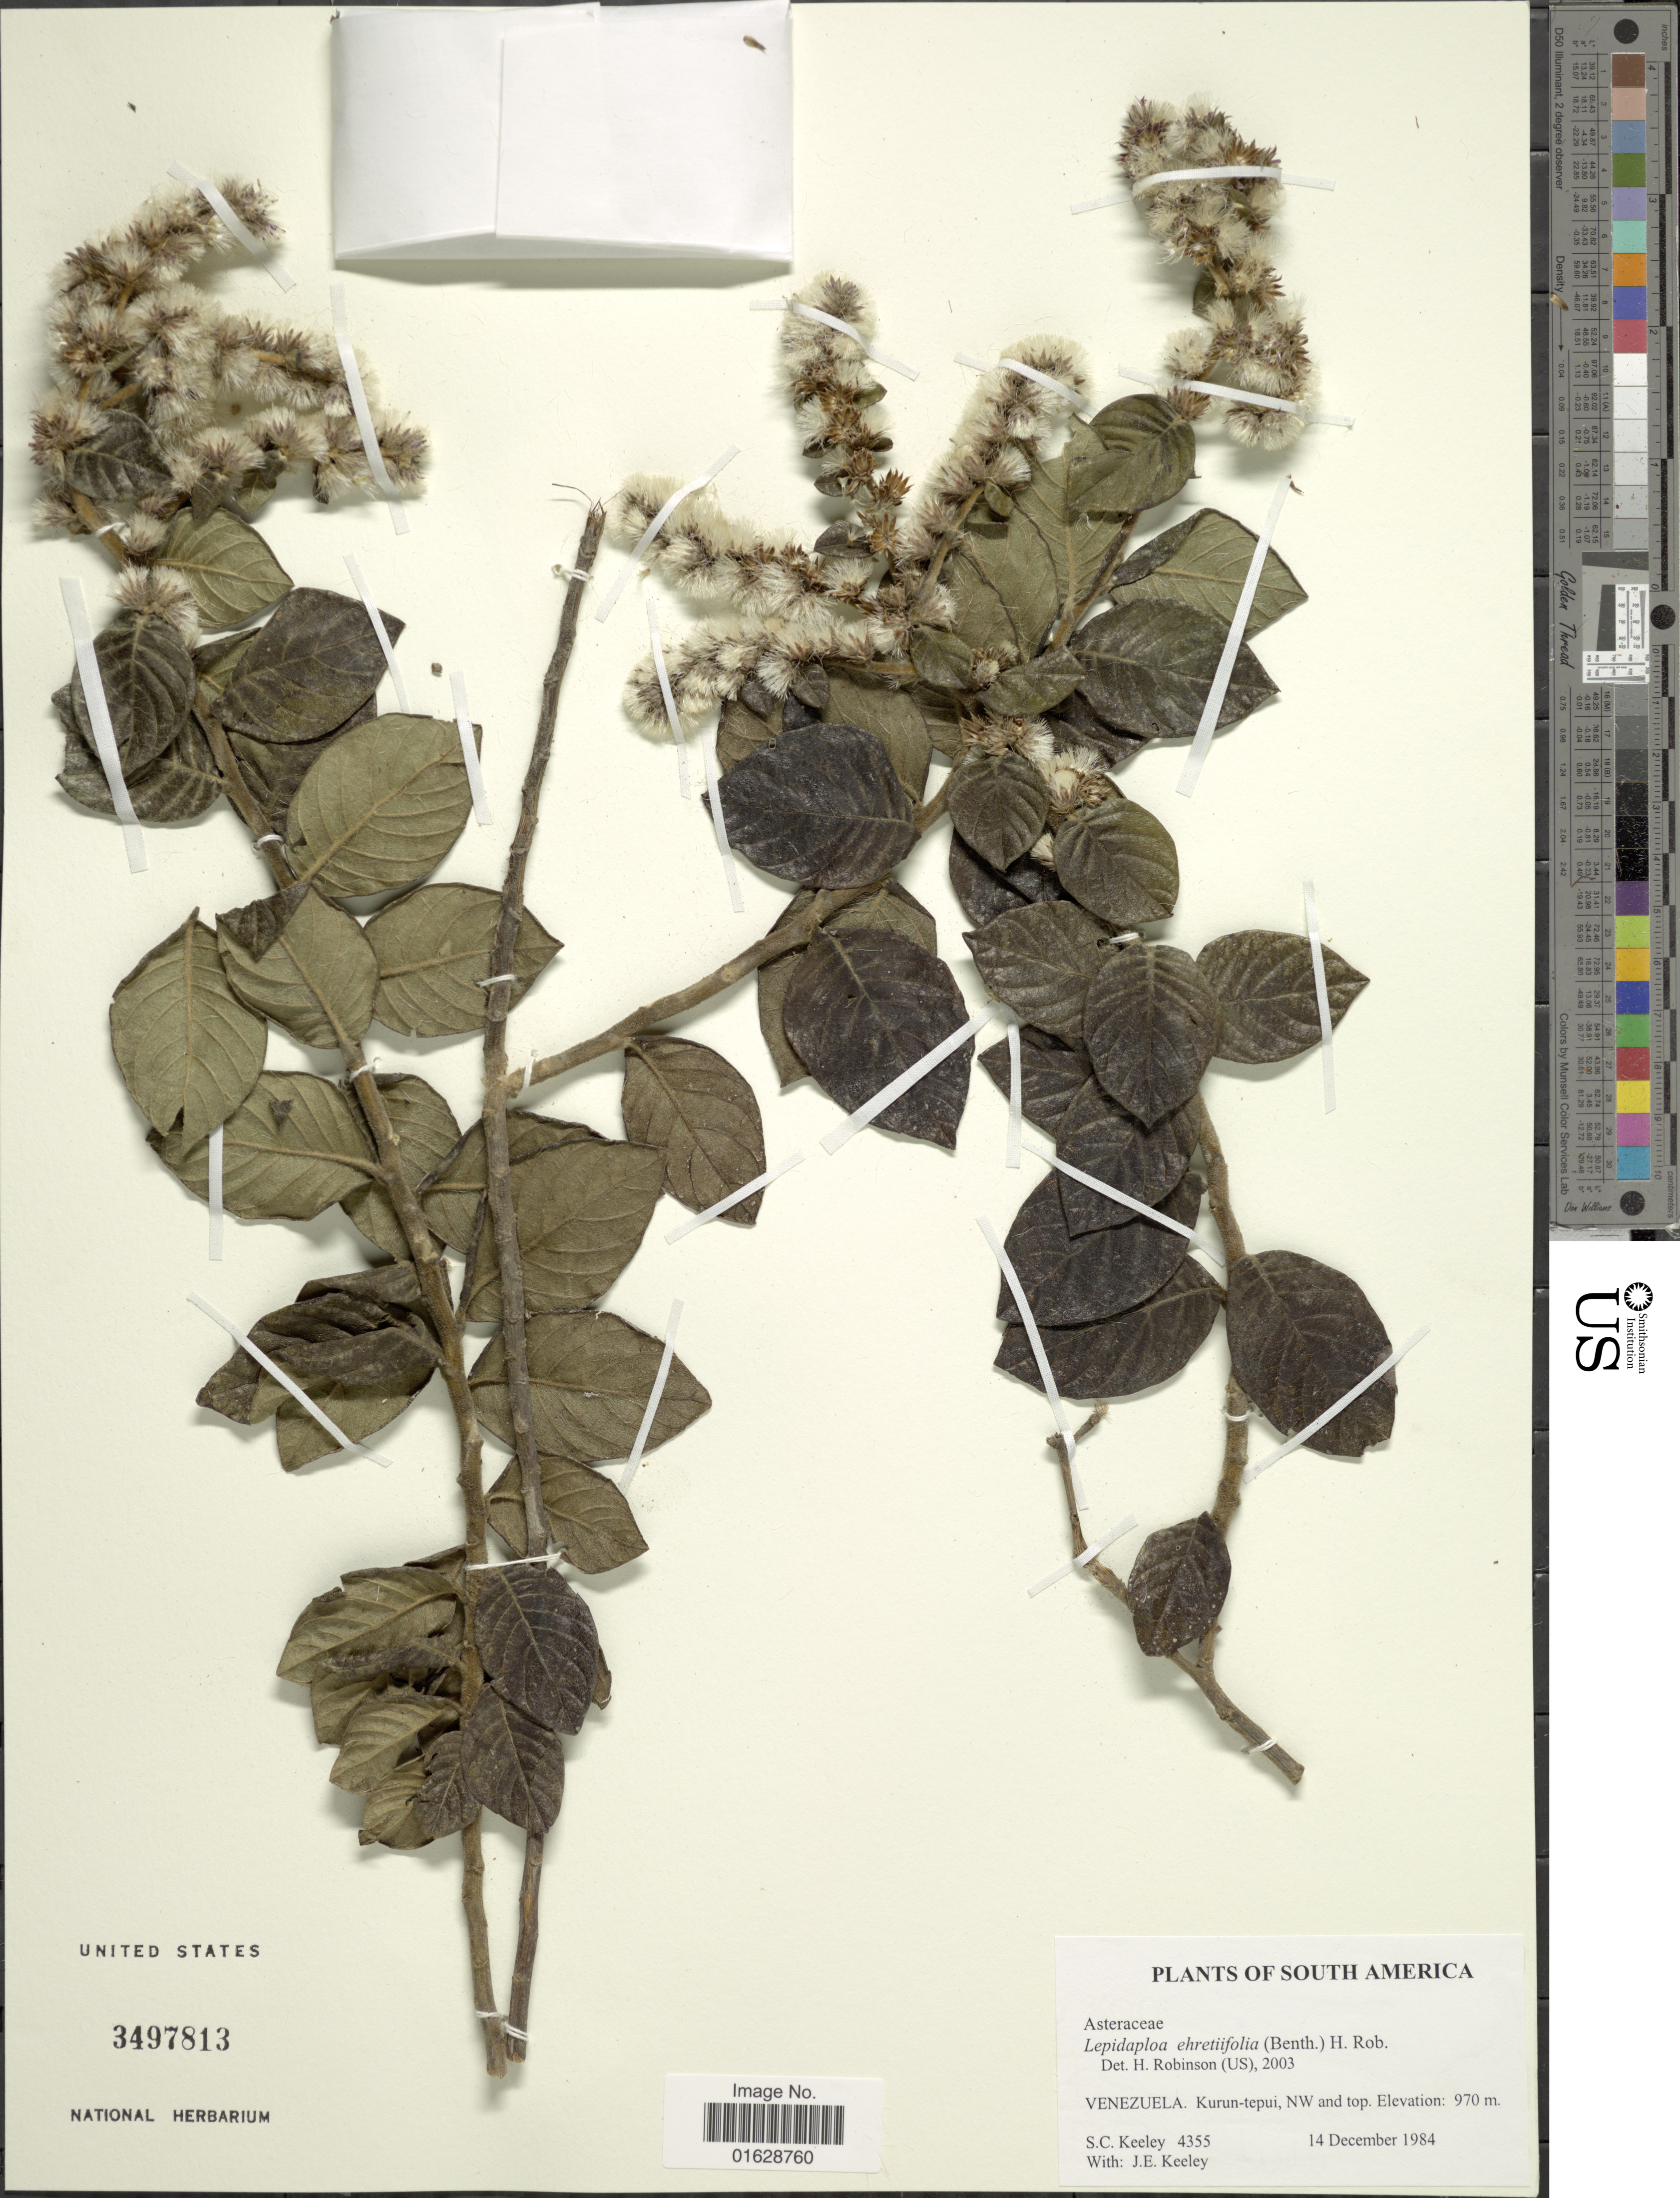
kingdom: Plantae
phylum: Tracheophyta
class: Magnoliopsida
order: Asterales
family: Asteraceae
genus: Lepidaploa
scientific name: Lepidaploa ehretiifolia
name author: (Benth.) H. Rob.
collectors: S. C. Keeley & J. E. Keeley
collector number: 4355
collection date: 1984-12-14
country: Venezuela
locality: Kurun-tepui, NW and top.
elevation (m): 970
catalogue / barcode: US 3497813